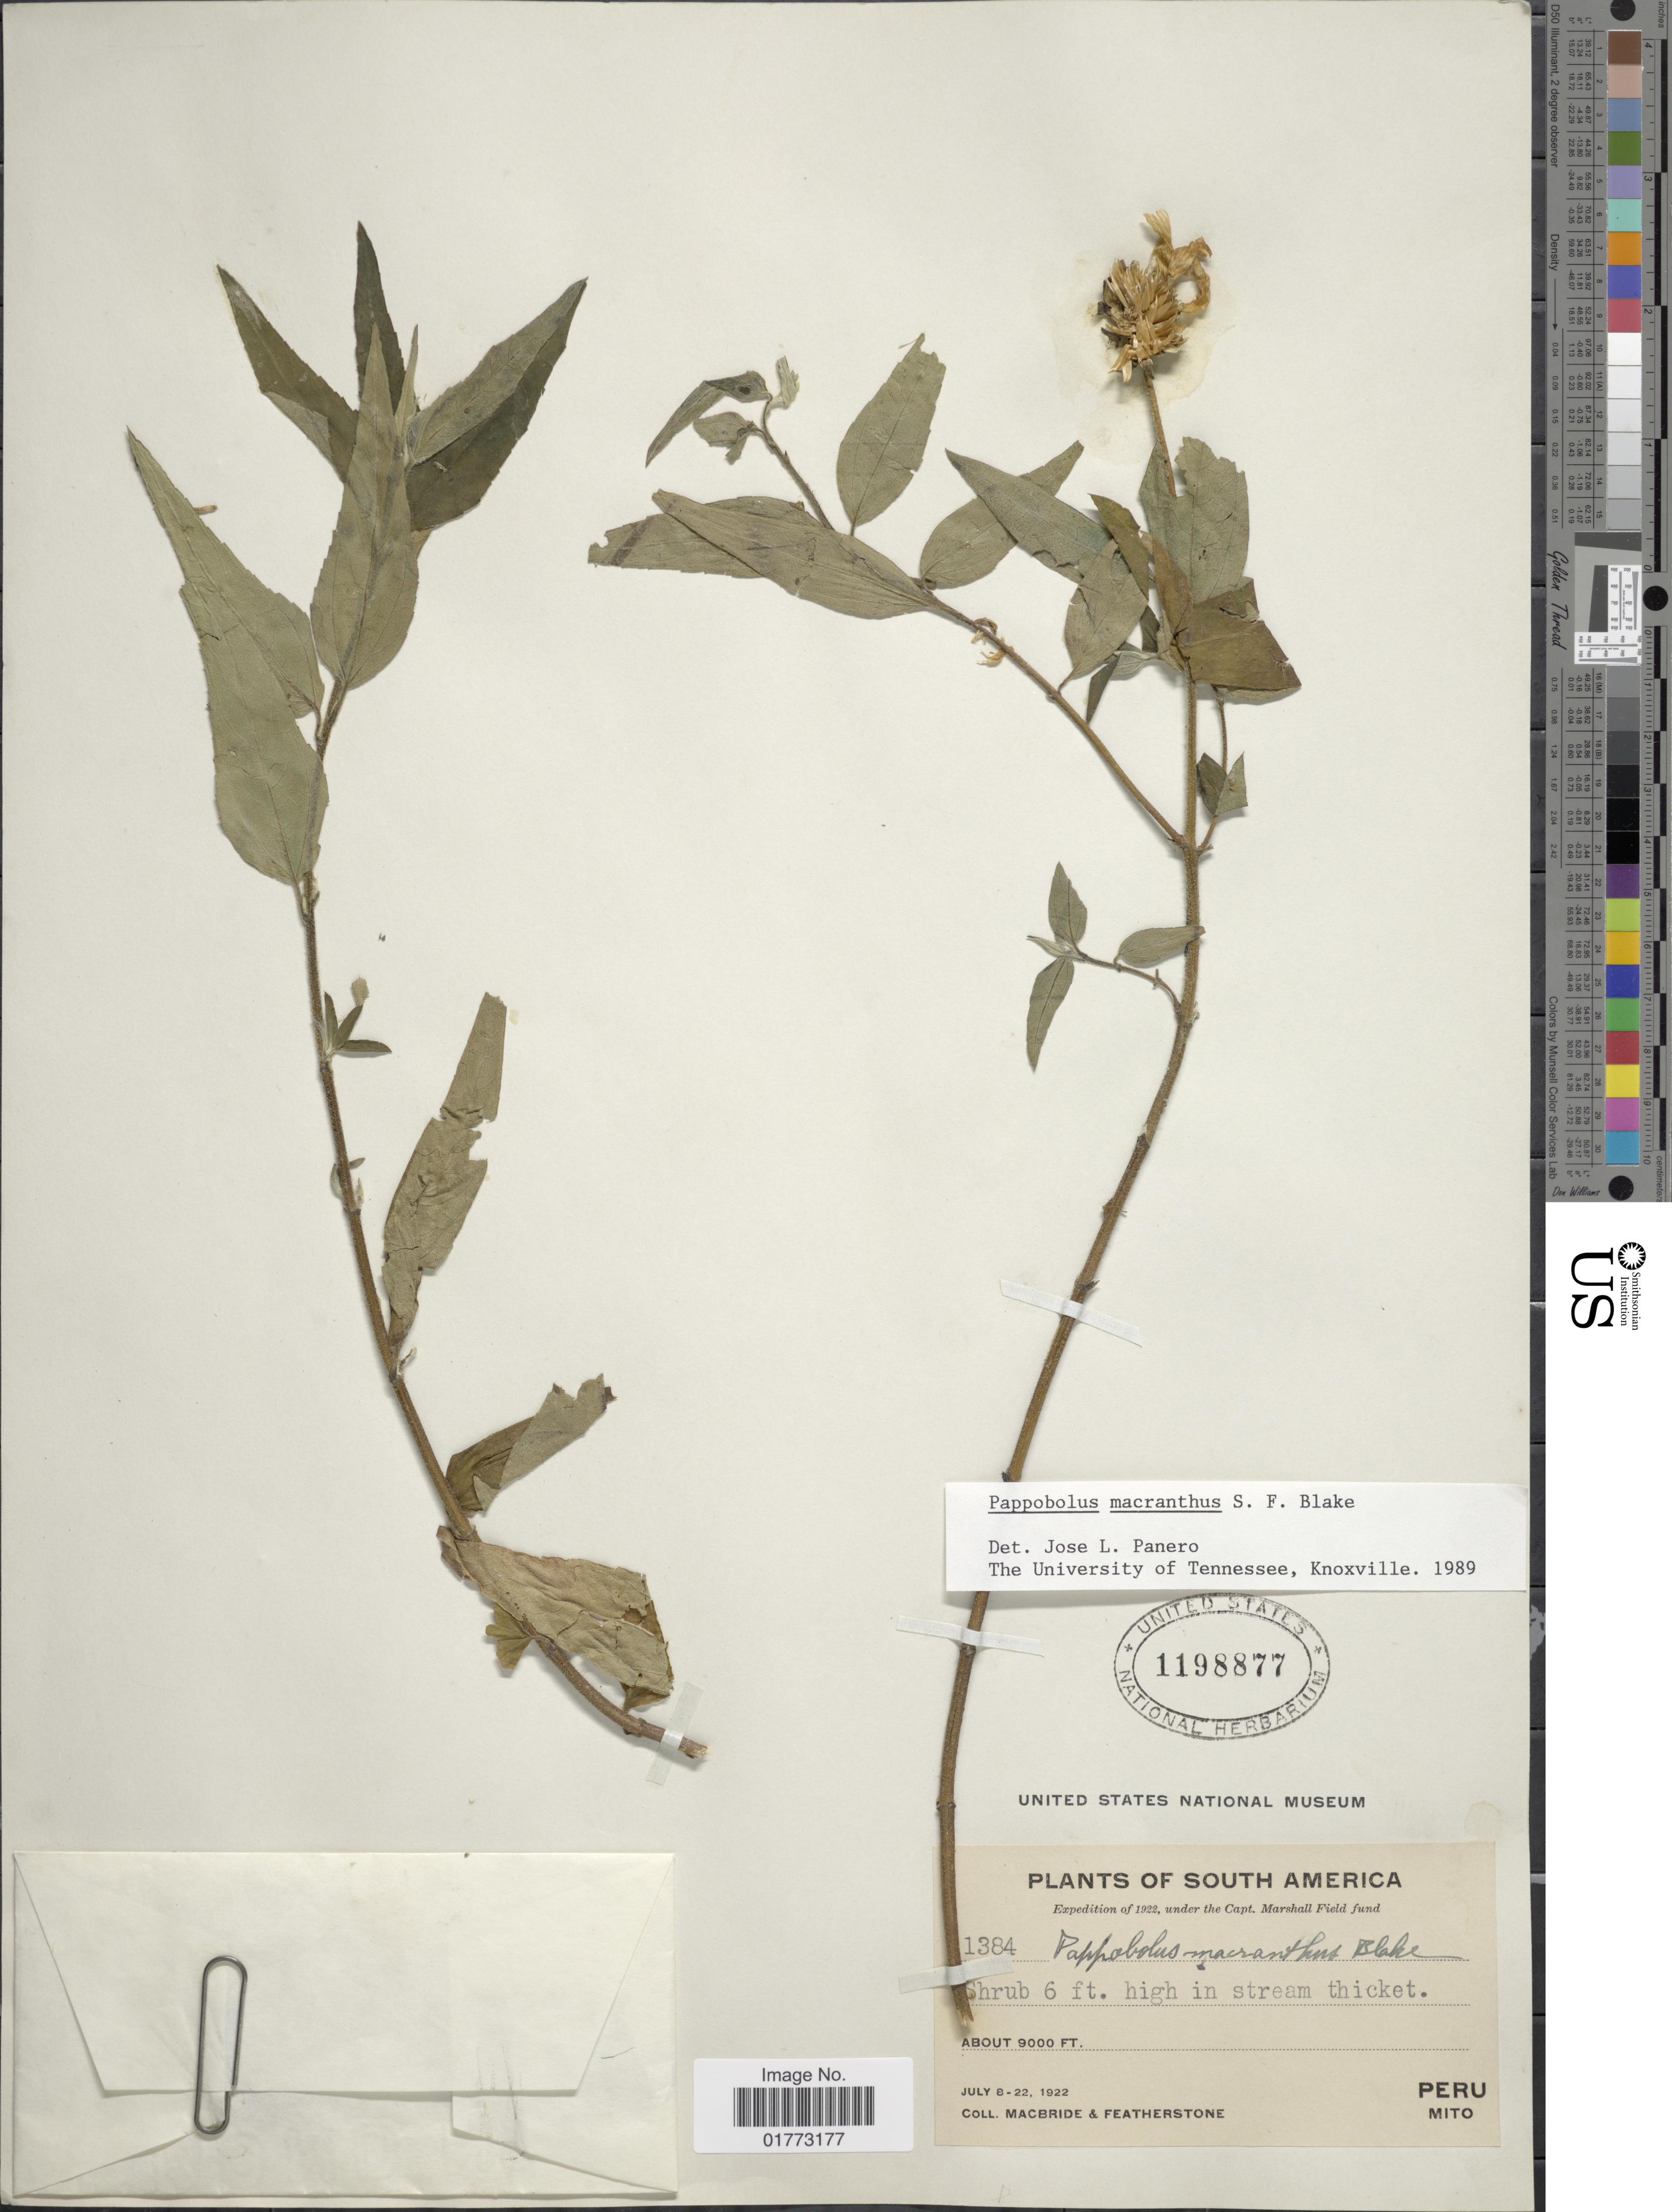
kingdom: Plantae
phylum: Tracheophyta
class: Magnoliopsida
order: Asterales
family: Asteraceae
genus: Pappobolus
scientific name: Pappobolus macranthus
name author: S.F. Blake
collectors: Macbride, -- & -. Featherstone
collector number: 1384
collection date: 1922-07-08/1922-07-22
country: Peru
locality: Mito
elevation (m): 2743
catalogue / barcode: US 1198877